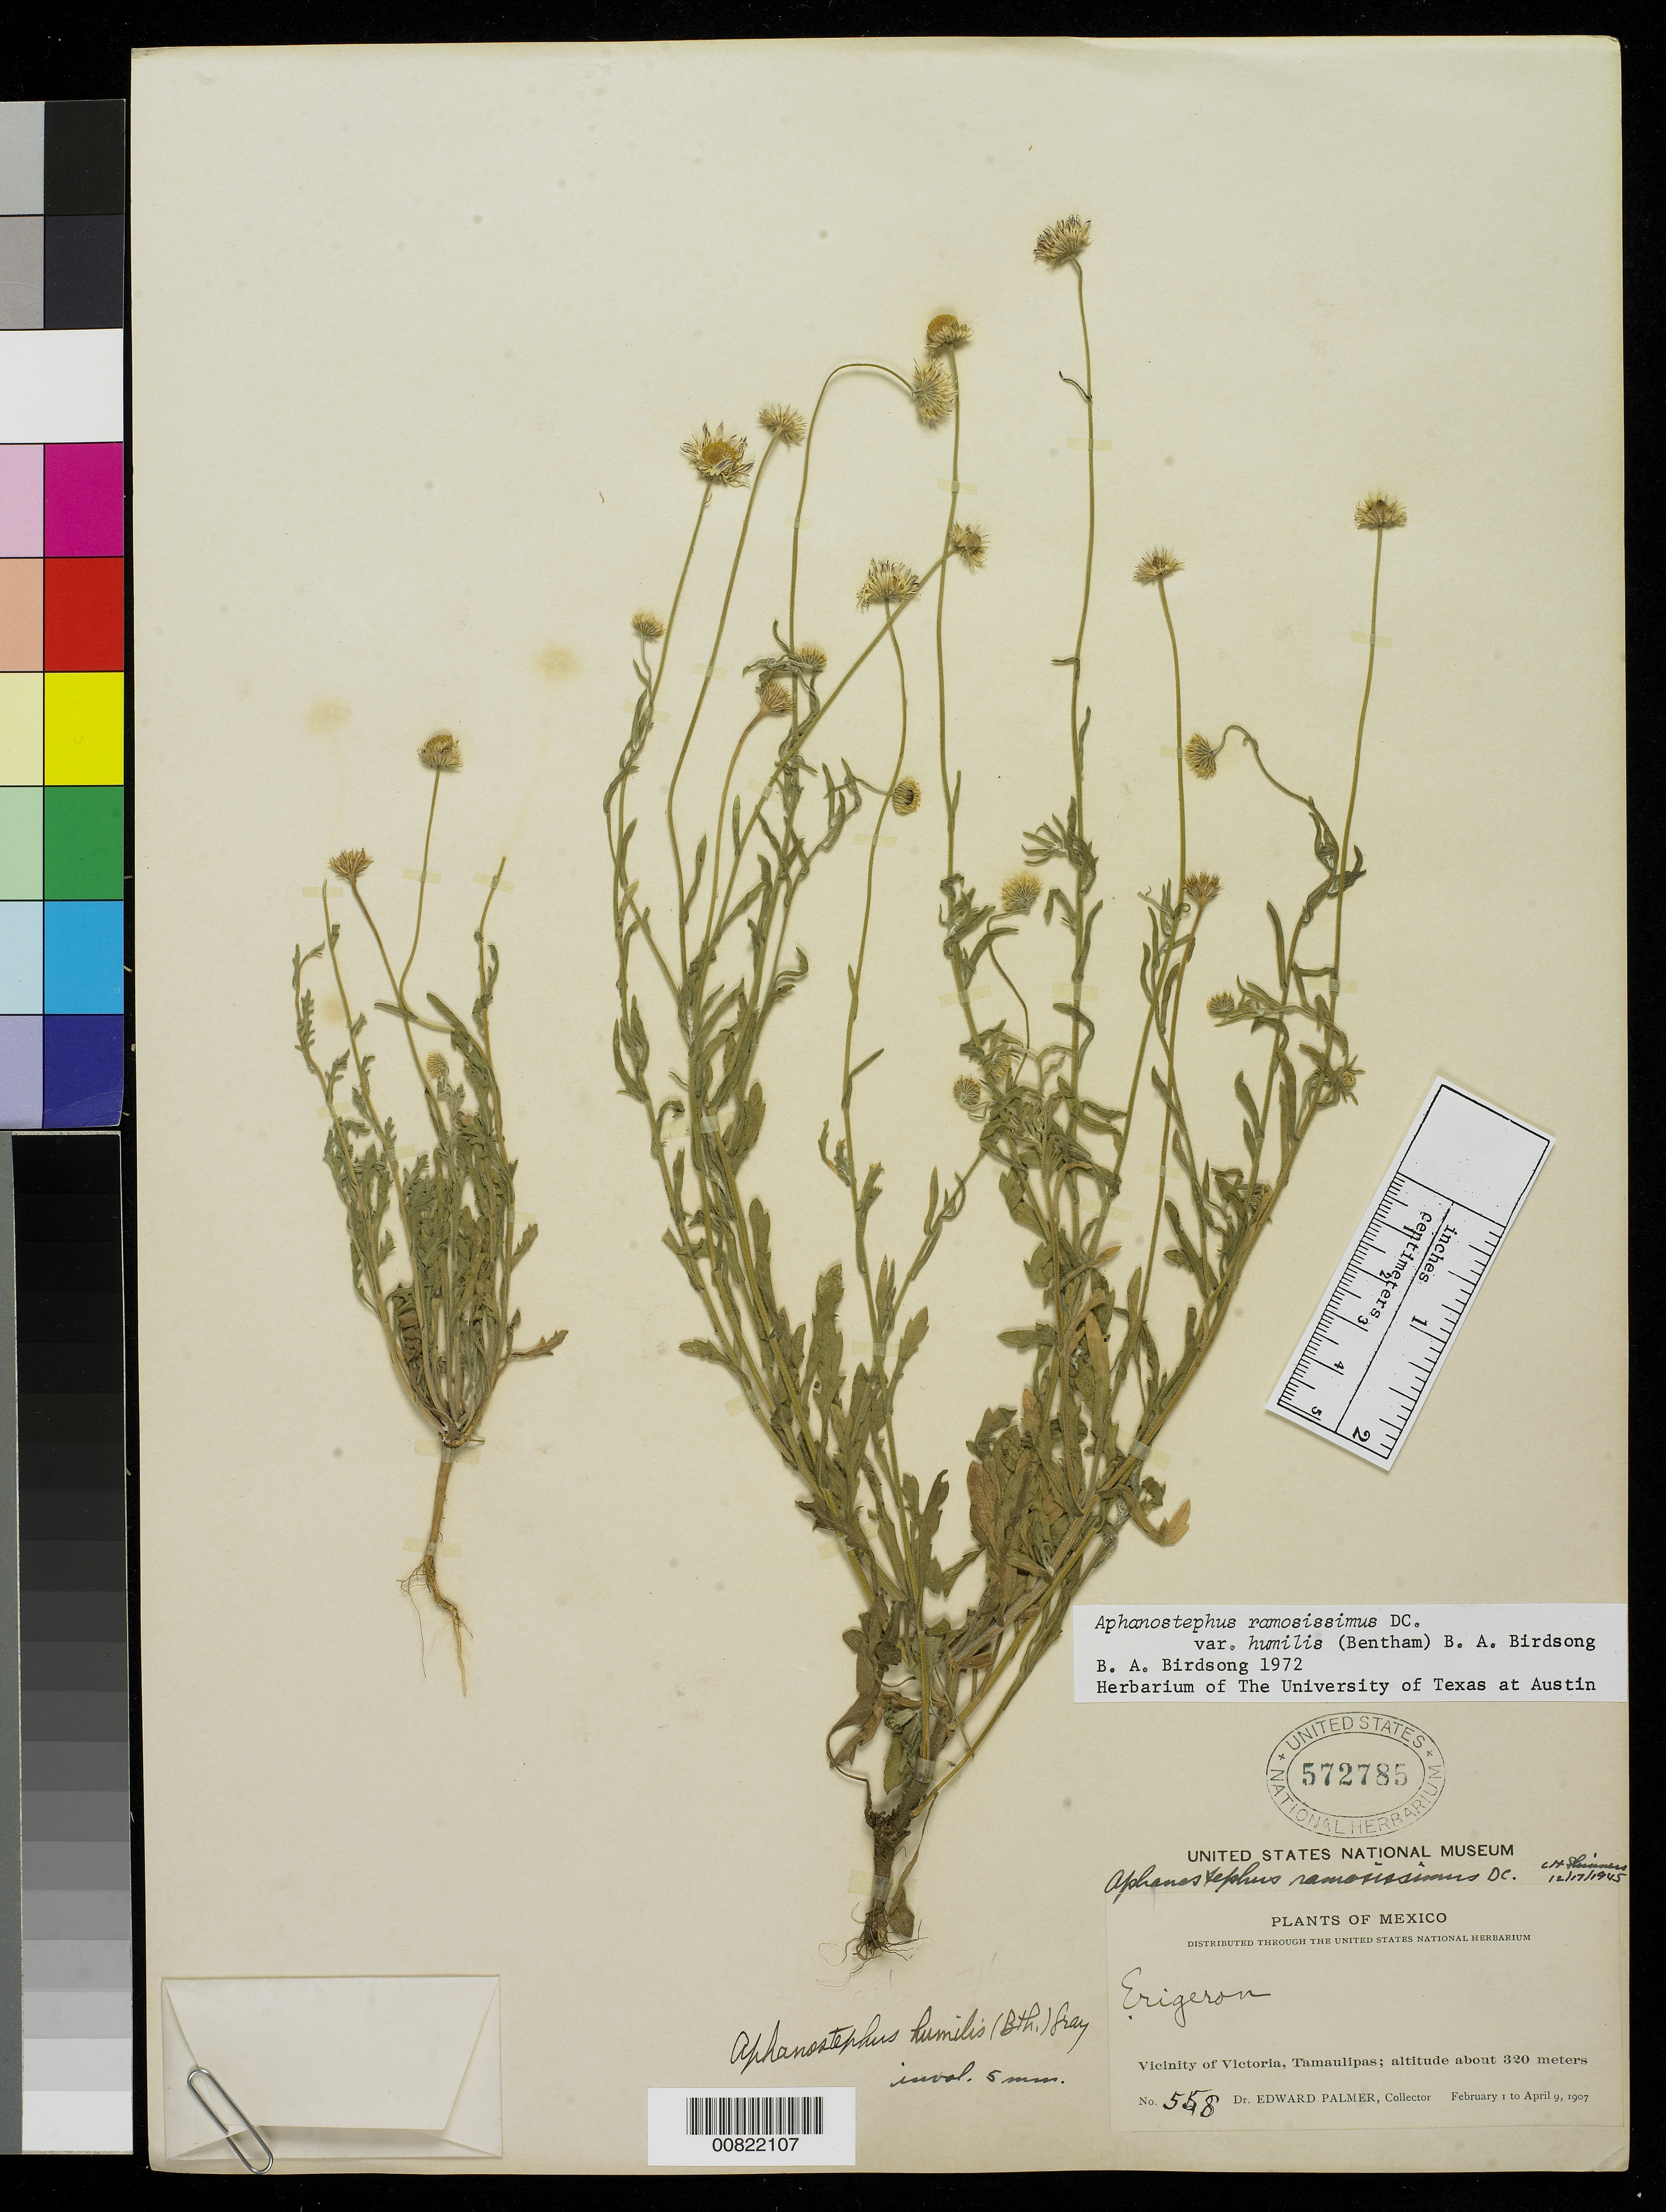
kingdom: Plantae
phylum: Tracheophyta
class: Magnoliopsida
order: Asterales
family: Asteraceae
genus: Aphanostephus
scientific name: Aphanostephus ramosissimus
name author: DC.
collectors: E. Palmer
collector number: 558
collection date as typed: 01 Feb 1907 to 09 Apr 1907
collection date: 1907-02-01/1907-04-09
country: Mexico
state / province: Tamaulipas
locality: Vicinity of Victoria.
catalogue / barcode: US 572785